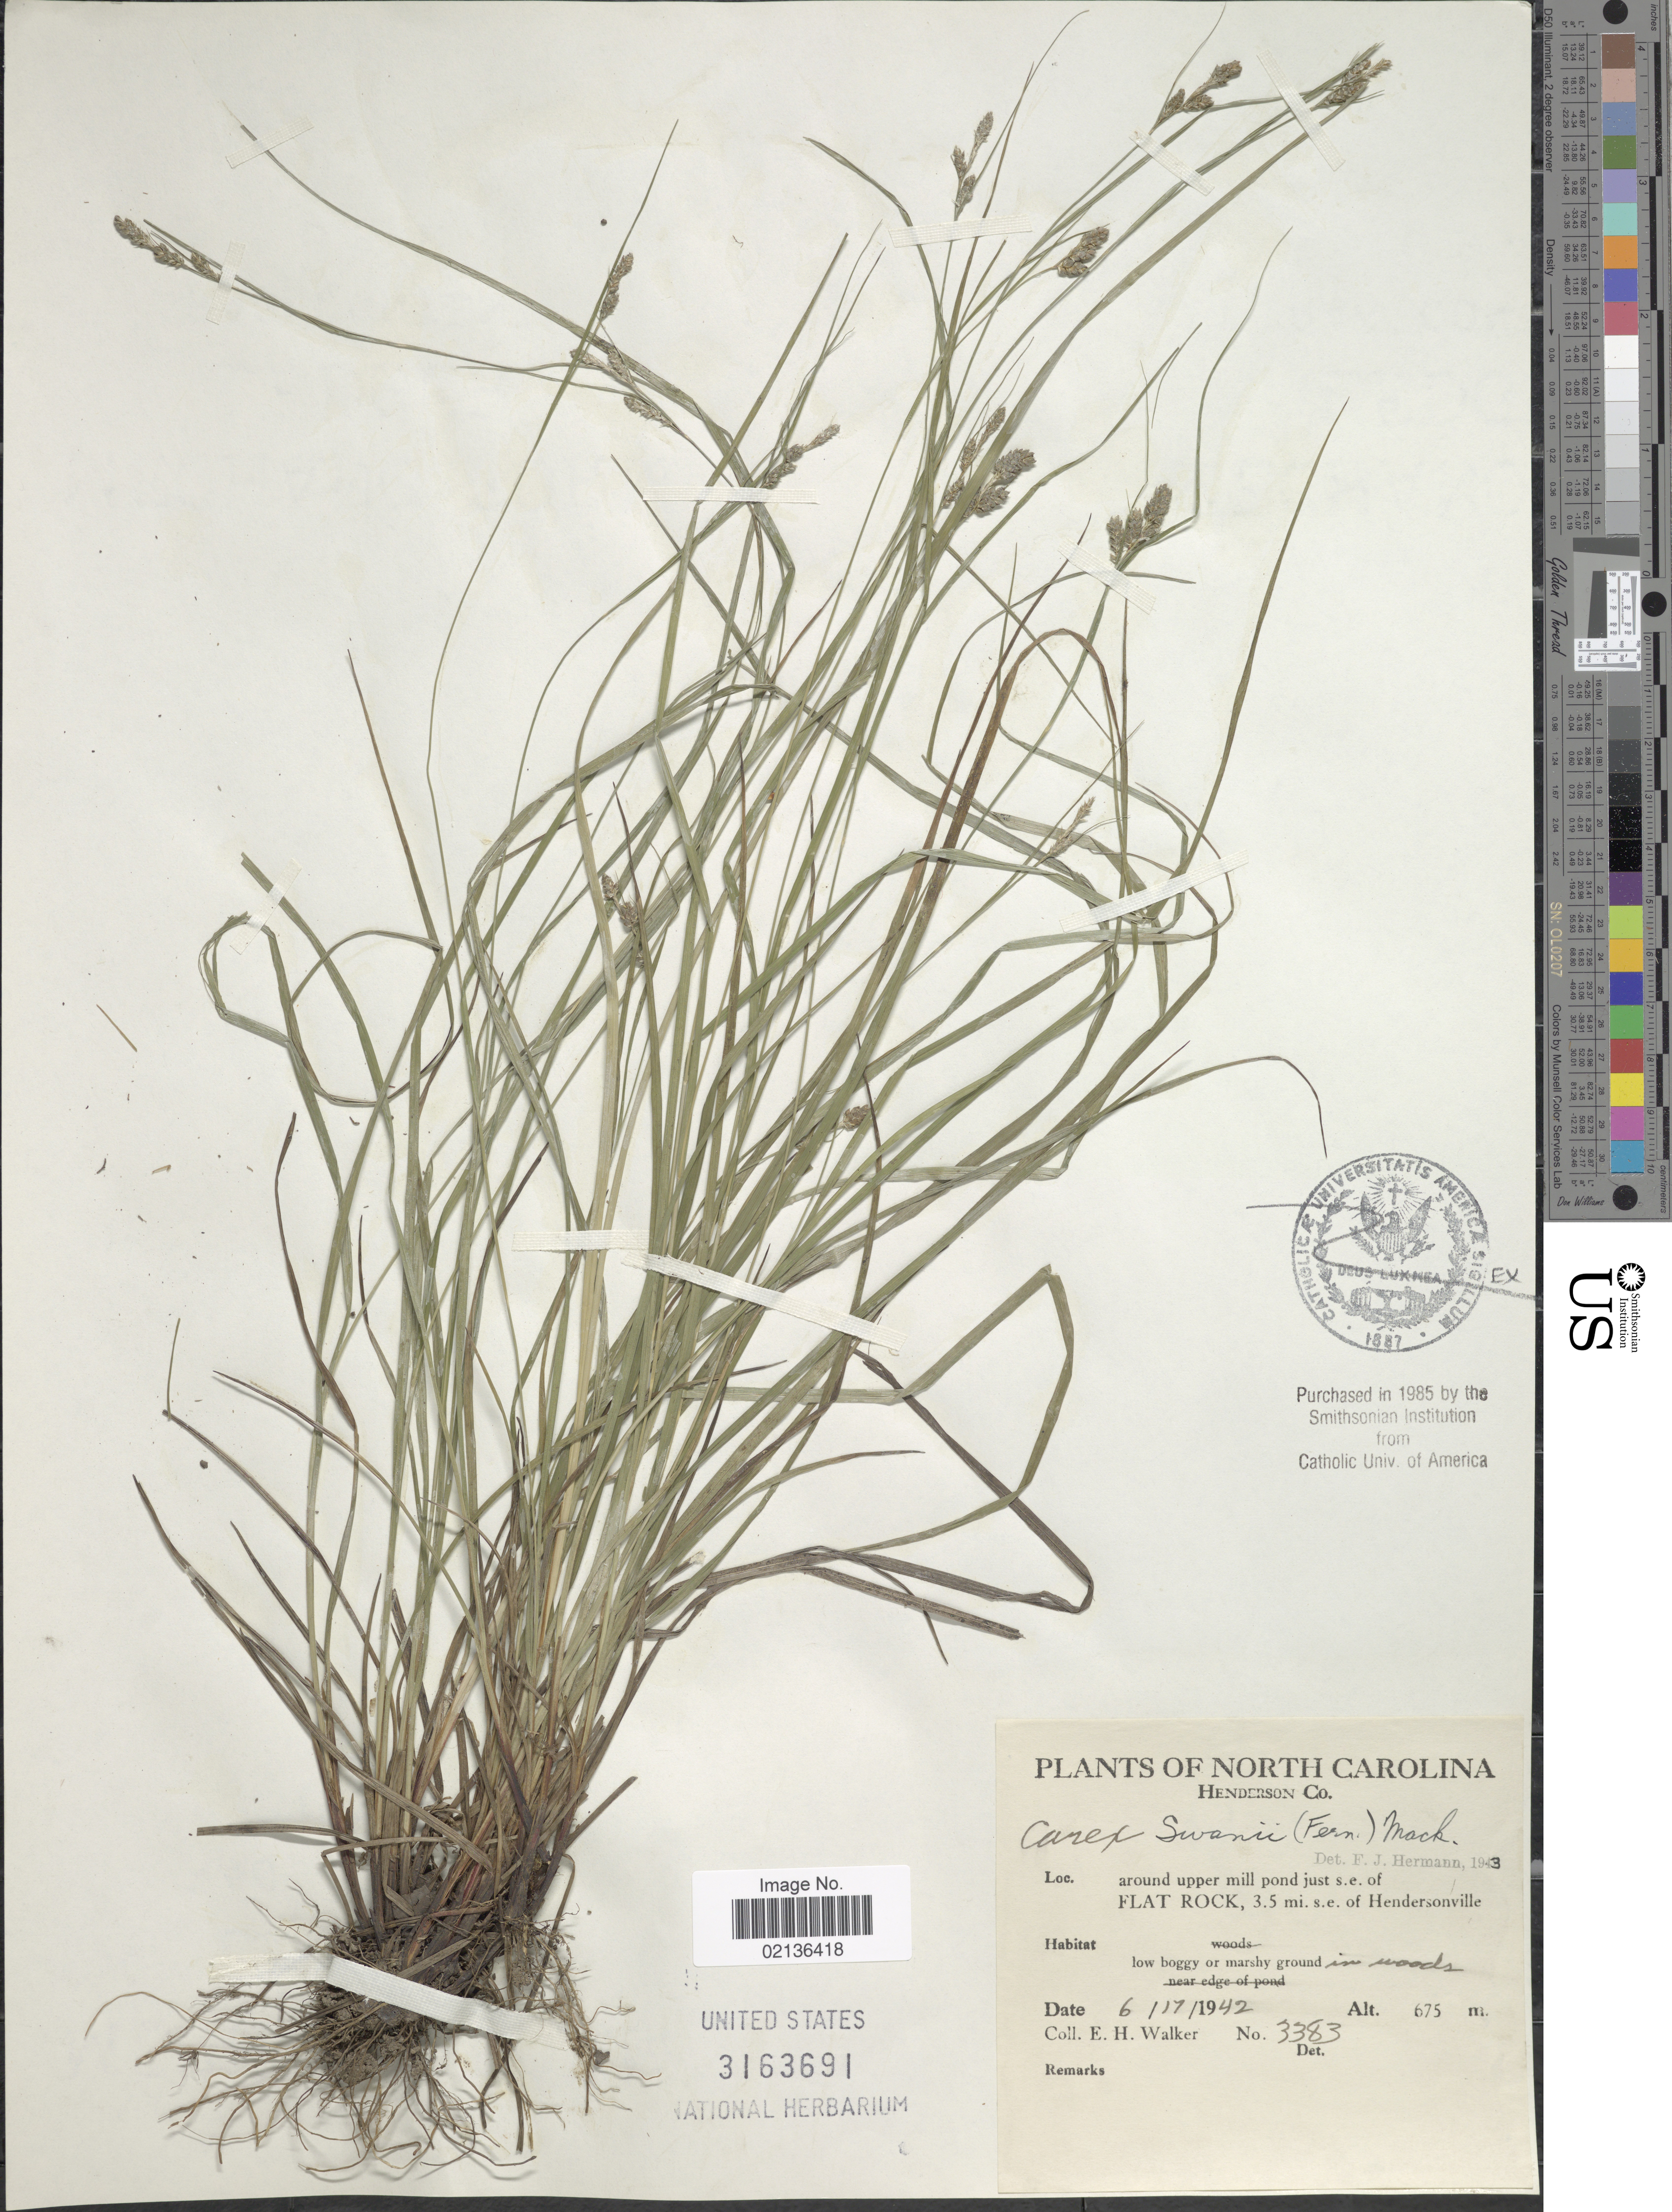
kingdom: Plantae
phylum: Tracheophyta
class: Liliopsida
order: Poales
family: Cyperaceae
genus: Carex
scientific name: Carex swanii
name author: (Fernald) Mack.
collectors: E. H. Walker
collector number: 3383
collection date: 1942-06-17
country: United States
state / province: North Carolina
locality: Henderson Co., Around upper mill pond just s.e. of Flat Rock, 3.5 mi. s.e. of Hendersonville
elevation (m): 675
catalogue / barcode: US 3163691